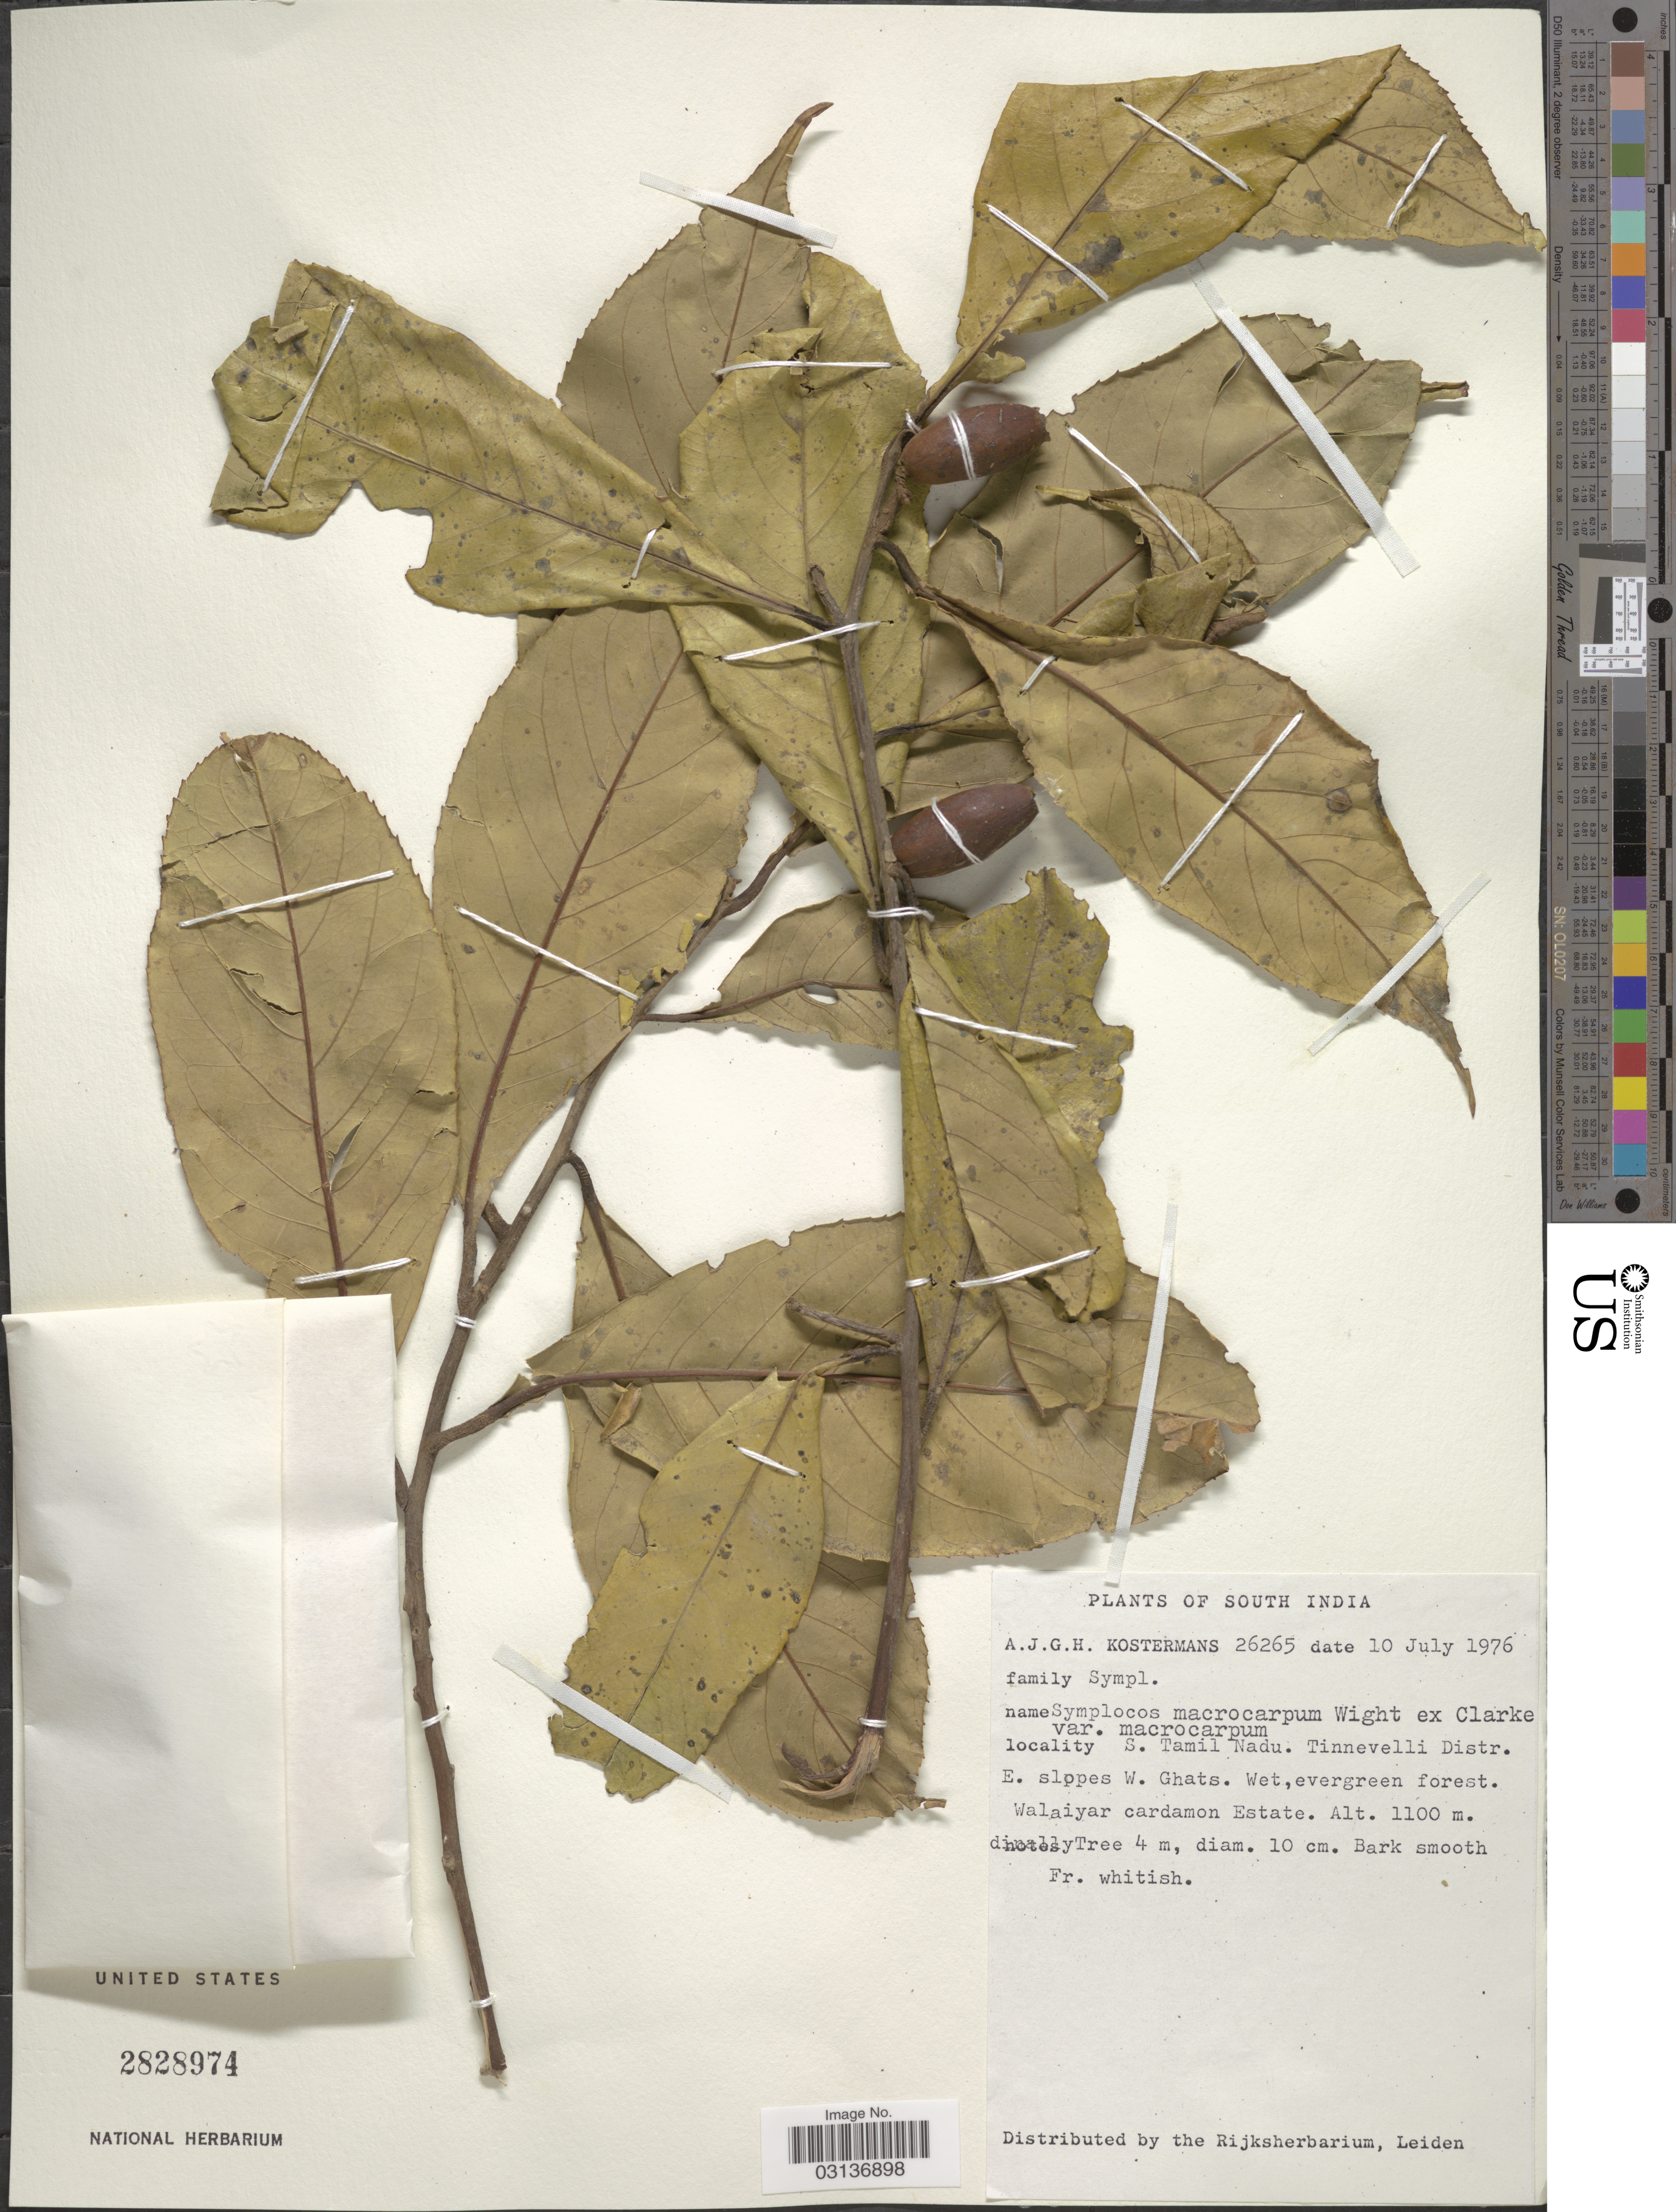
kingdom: Plantae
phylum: Tracheophyta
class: Magnoliopsida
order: Ericales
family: Symplocaceae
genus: Symplocos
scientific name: Symplocos macrocarpa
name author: Wight ex C.B. Clarke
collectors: A. J. G. Kostermans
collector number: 26265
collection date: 1976-07-10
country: India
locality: South India. S. Tamil Nadu. Tinnevelli Distr. E. slopes W. Ghats. Walaiyar cardamon Estate.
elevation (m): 1100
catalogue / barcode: US 2828974